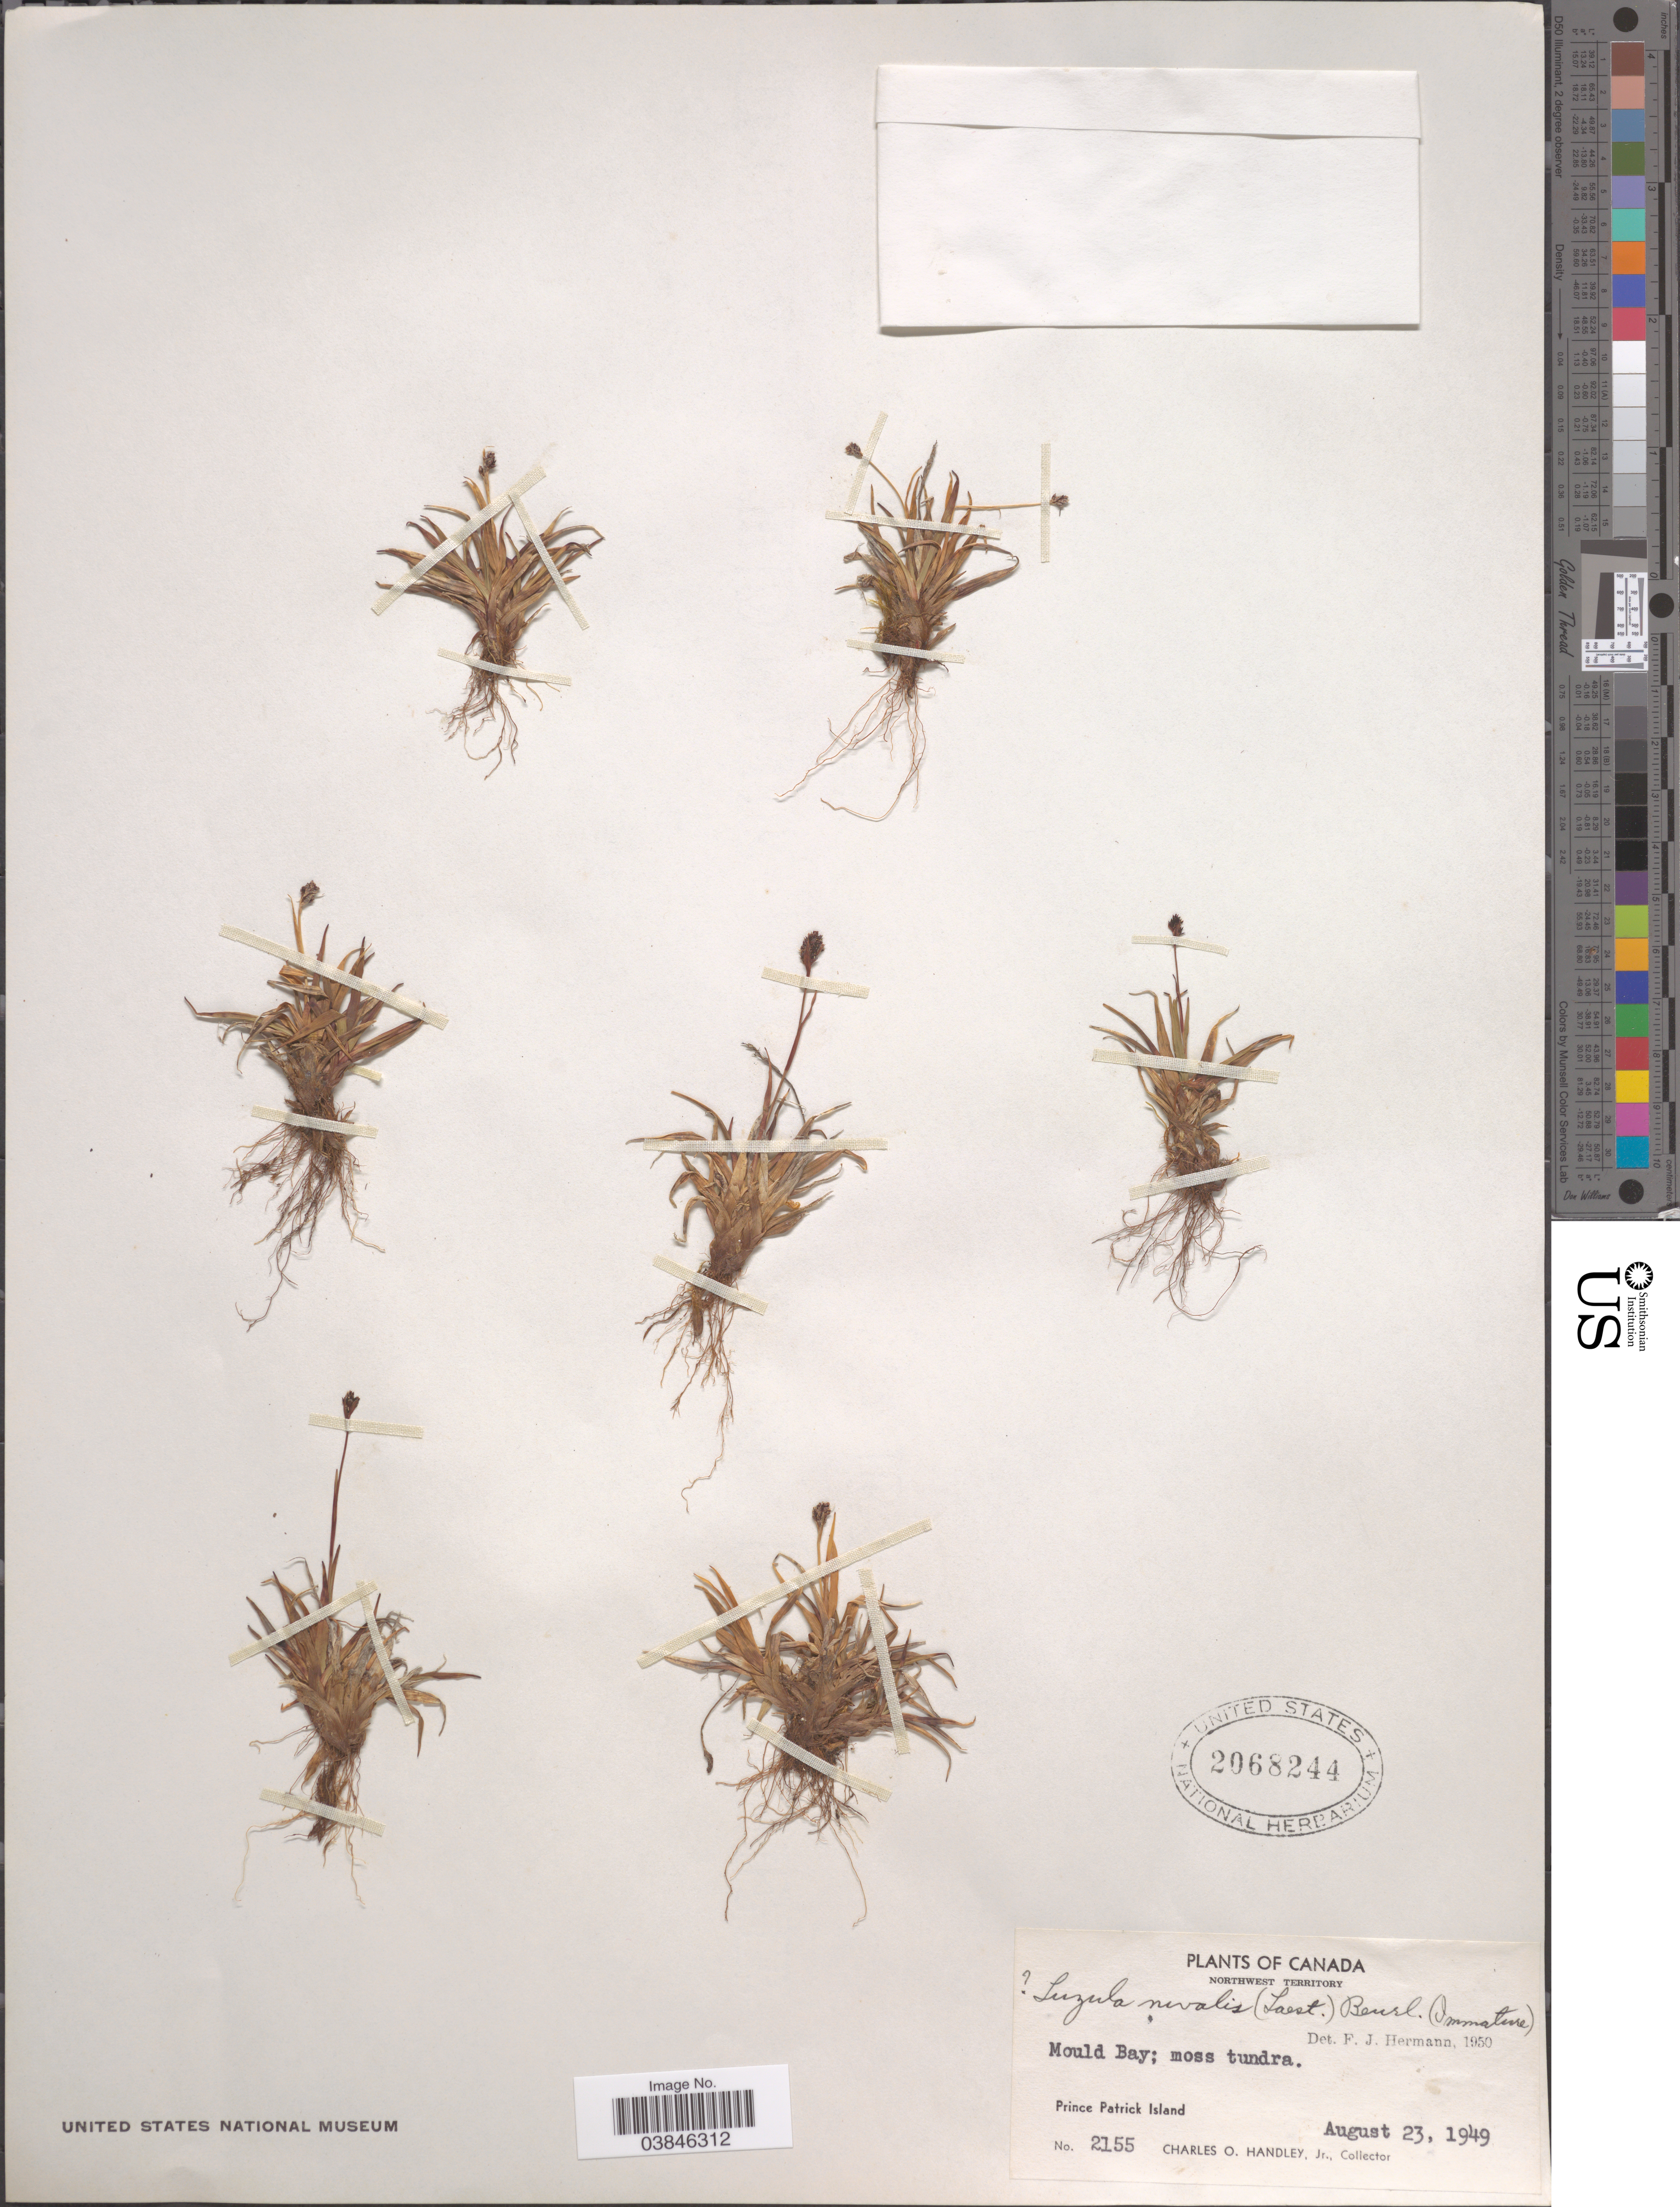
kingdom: Plantae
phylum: Tracheophyta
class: Liliopsida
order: Poales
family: Juncaceae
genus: Luzula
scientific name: Luzula nivalis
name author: (Laest.) Spreng.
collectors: C. Handley Jr.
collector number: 2155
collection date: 1949-08-23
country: Canada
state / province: Northwest Territories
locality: Northwest Territory. Mould Bay, Prince Patrick Island.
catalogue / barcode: US 2068244